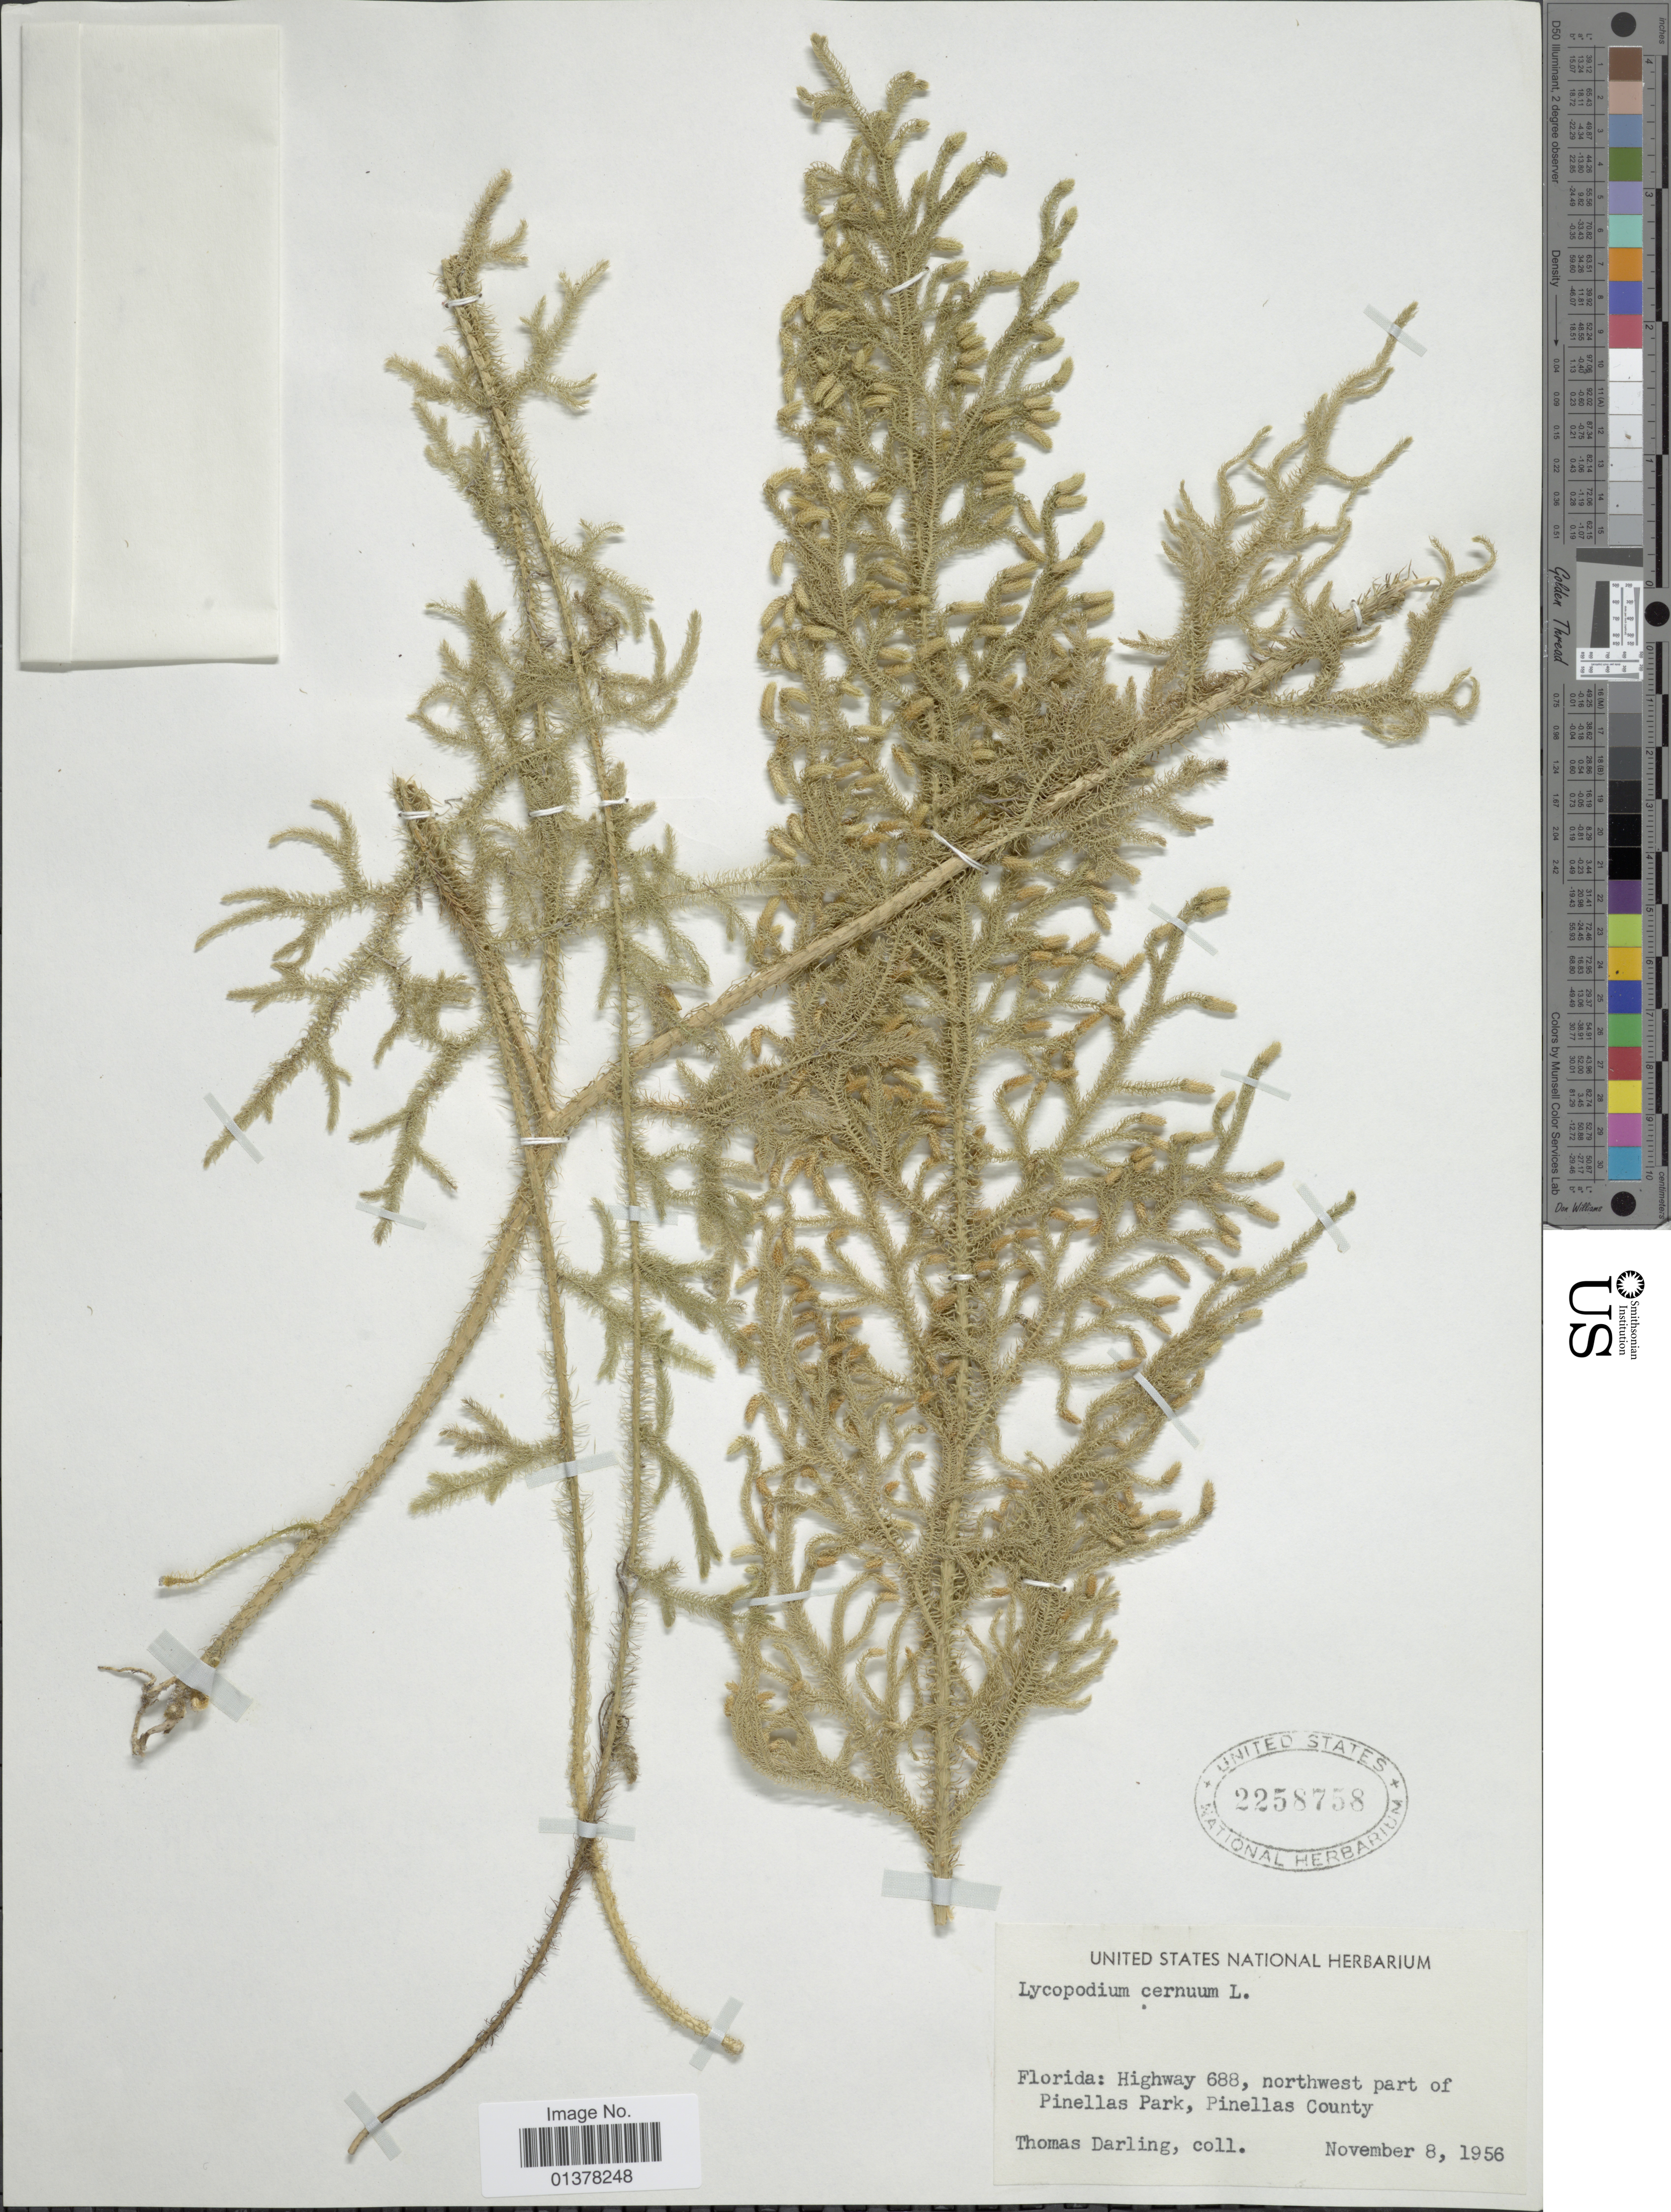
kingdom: Plantae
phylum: Tracheophyta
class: Lycopodiopsida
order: Lycopodiales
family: Lycopodiaceae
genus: Palhinhaea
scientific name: Palhinhaea cernua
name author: (L.) Vasc. & Franco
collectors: T. Darling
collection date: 1956-11-08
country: United States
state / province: Florida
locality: Highway 688, northwest part of Pinellas Park, Pinellas County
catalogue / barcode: US 2258758